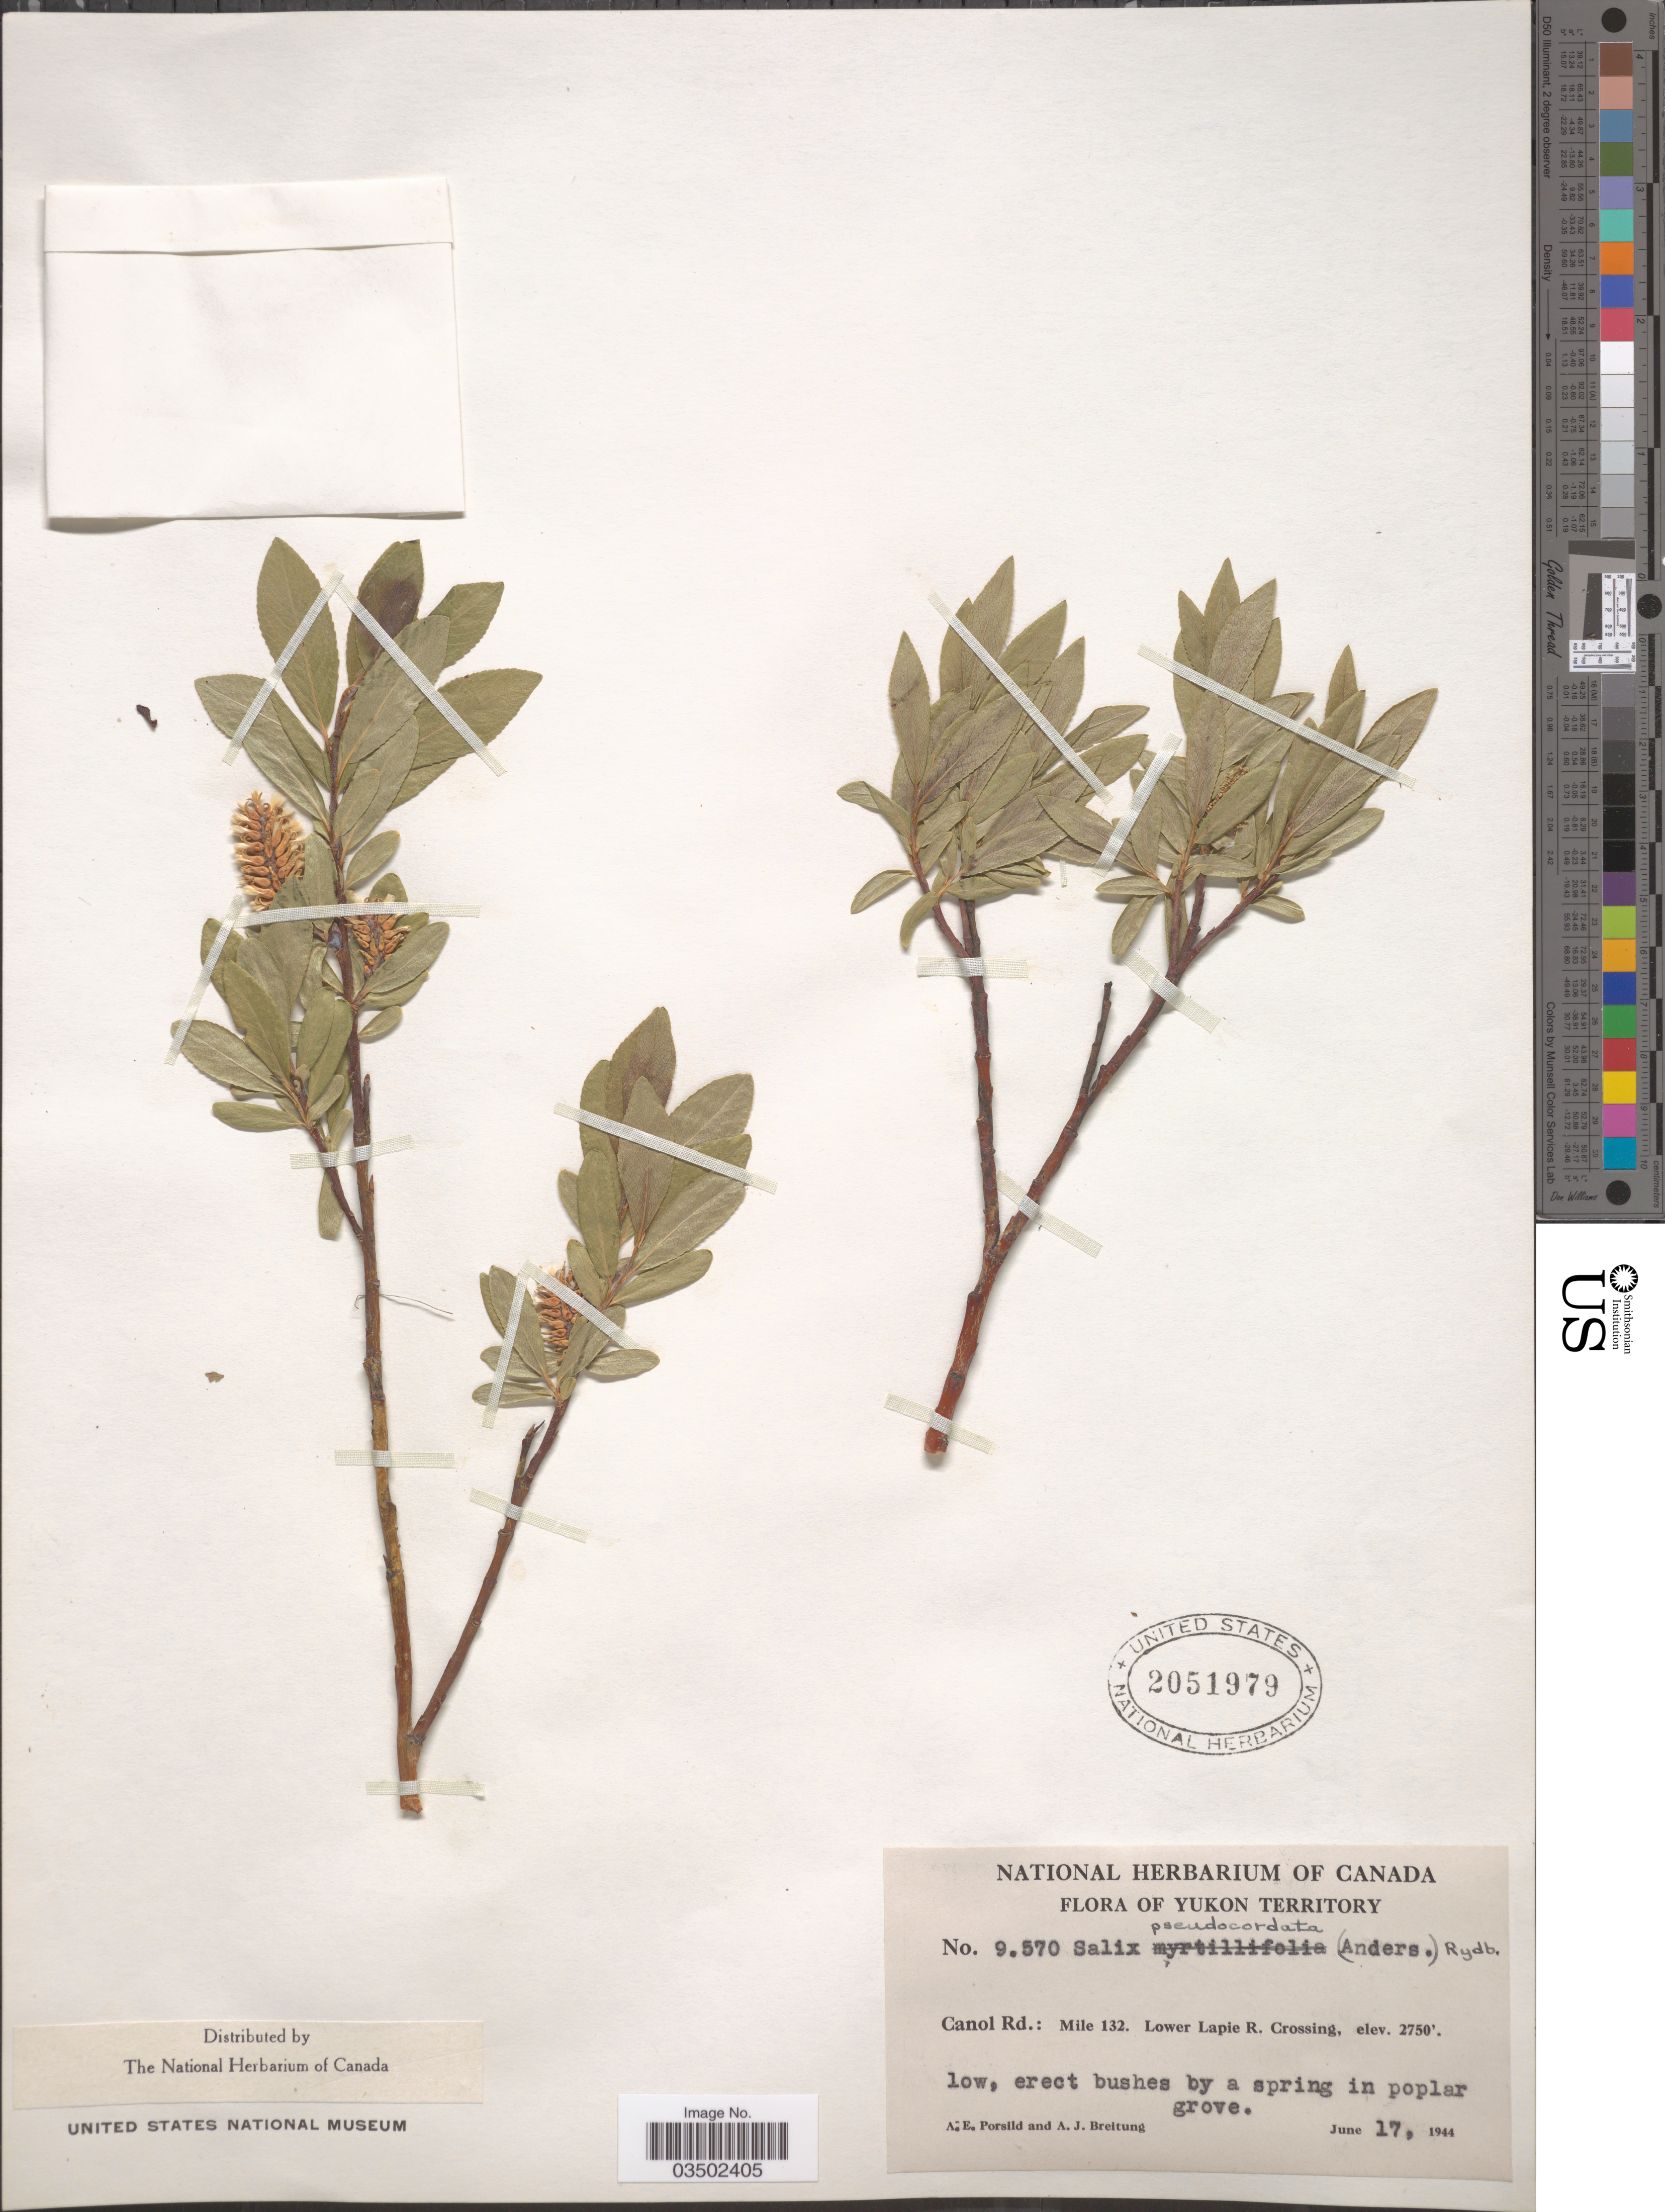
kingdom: Plantae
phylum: Tracheophyta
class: Magnoliopsida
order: Malpighiales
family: Salicaceae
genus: Salix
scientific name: Salix pseudocordata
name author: (Andersson) Andersson ex Rydb.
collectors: A. E. Porsild & A. Breitung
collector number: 9570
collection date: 1944-06-17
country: Canada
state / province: Yukon Territory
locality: Canol Rd.: Mile 132. Lower Lapie R. Crossing.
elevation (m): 838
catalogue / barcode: US 2051979